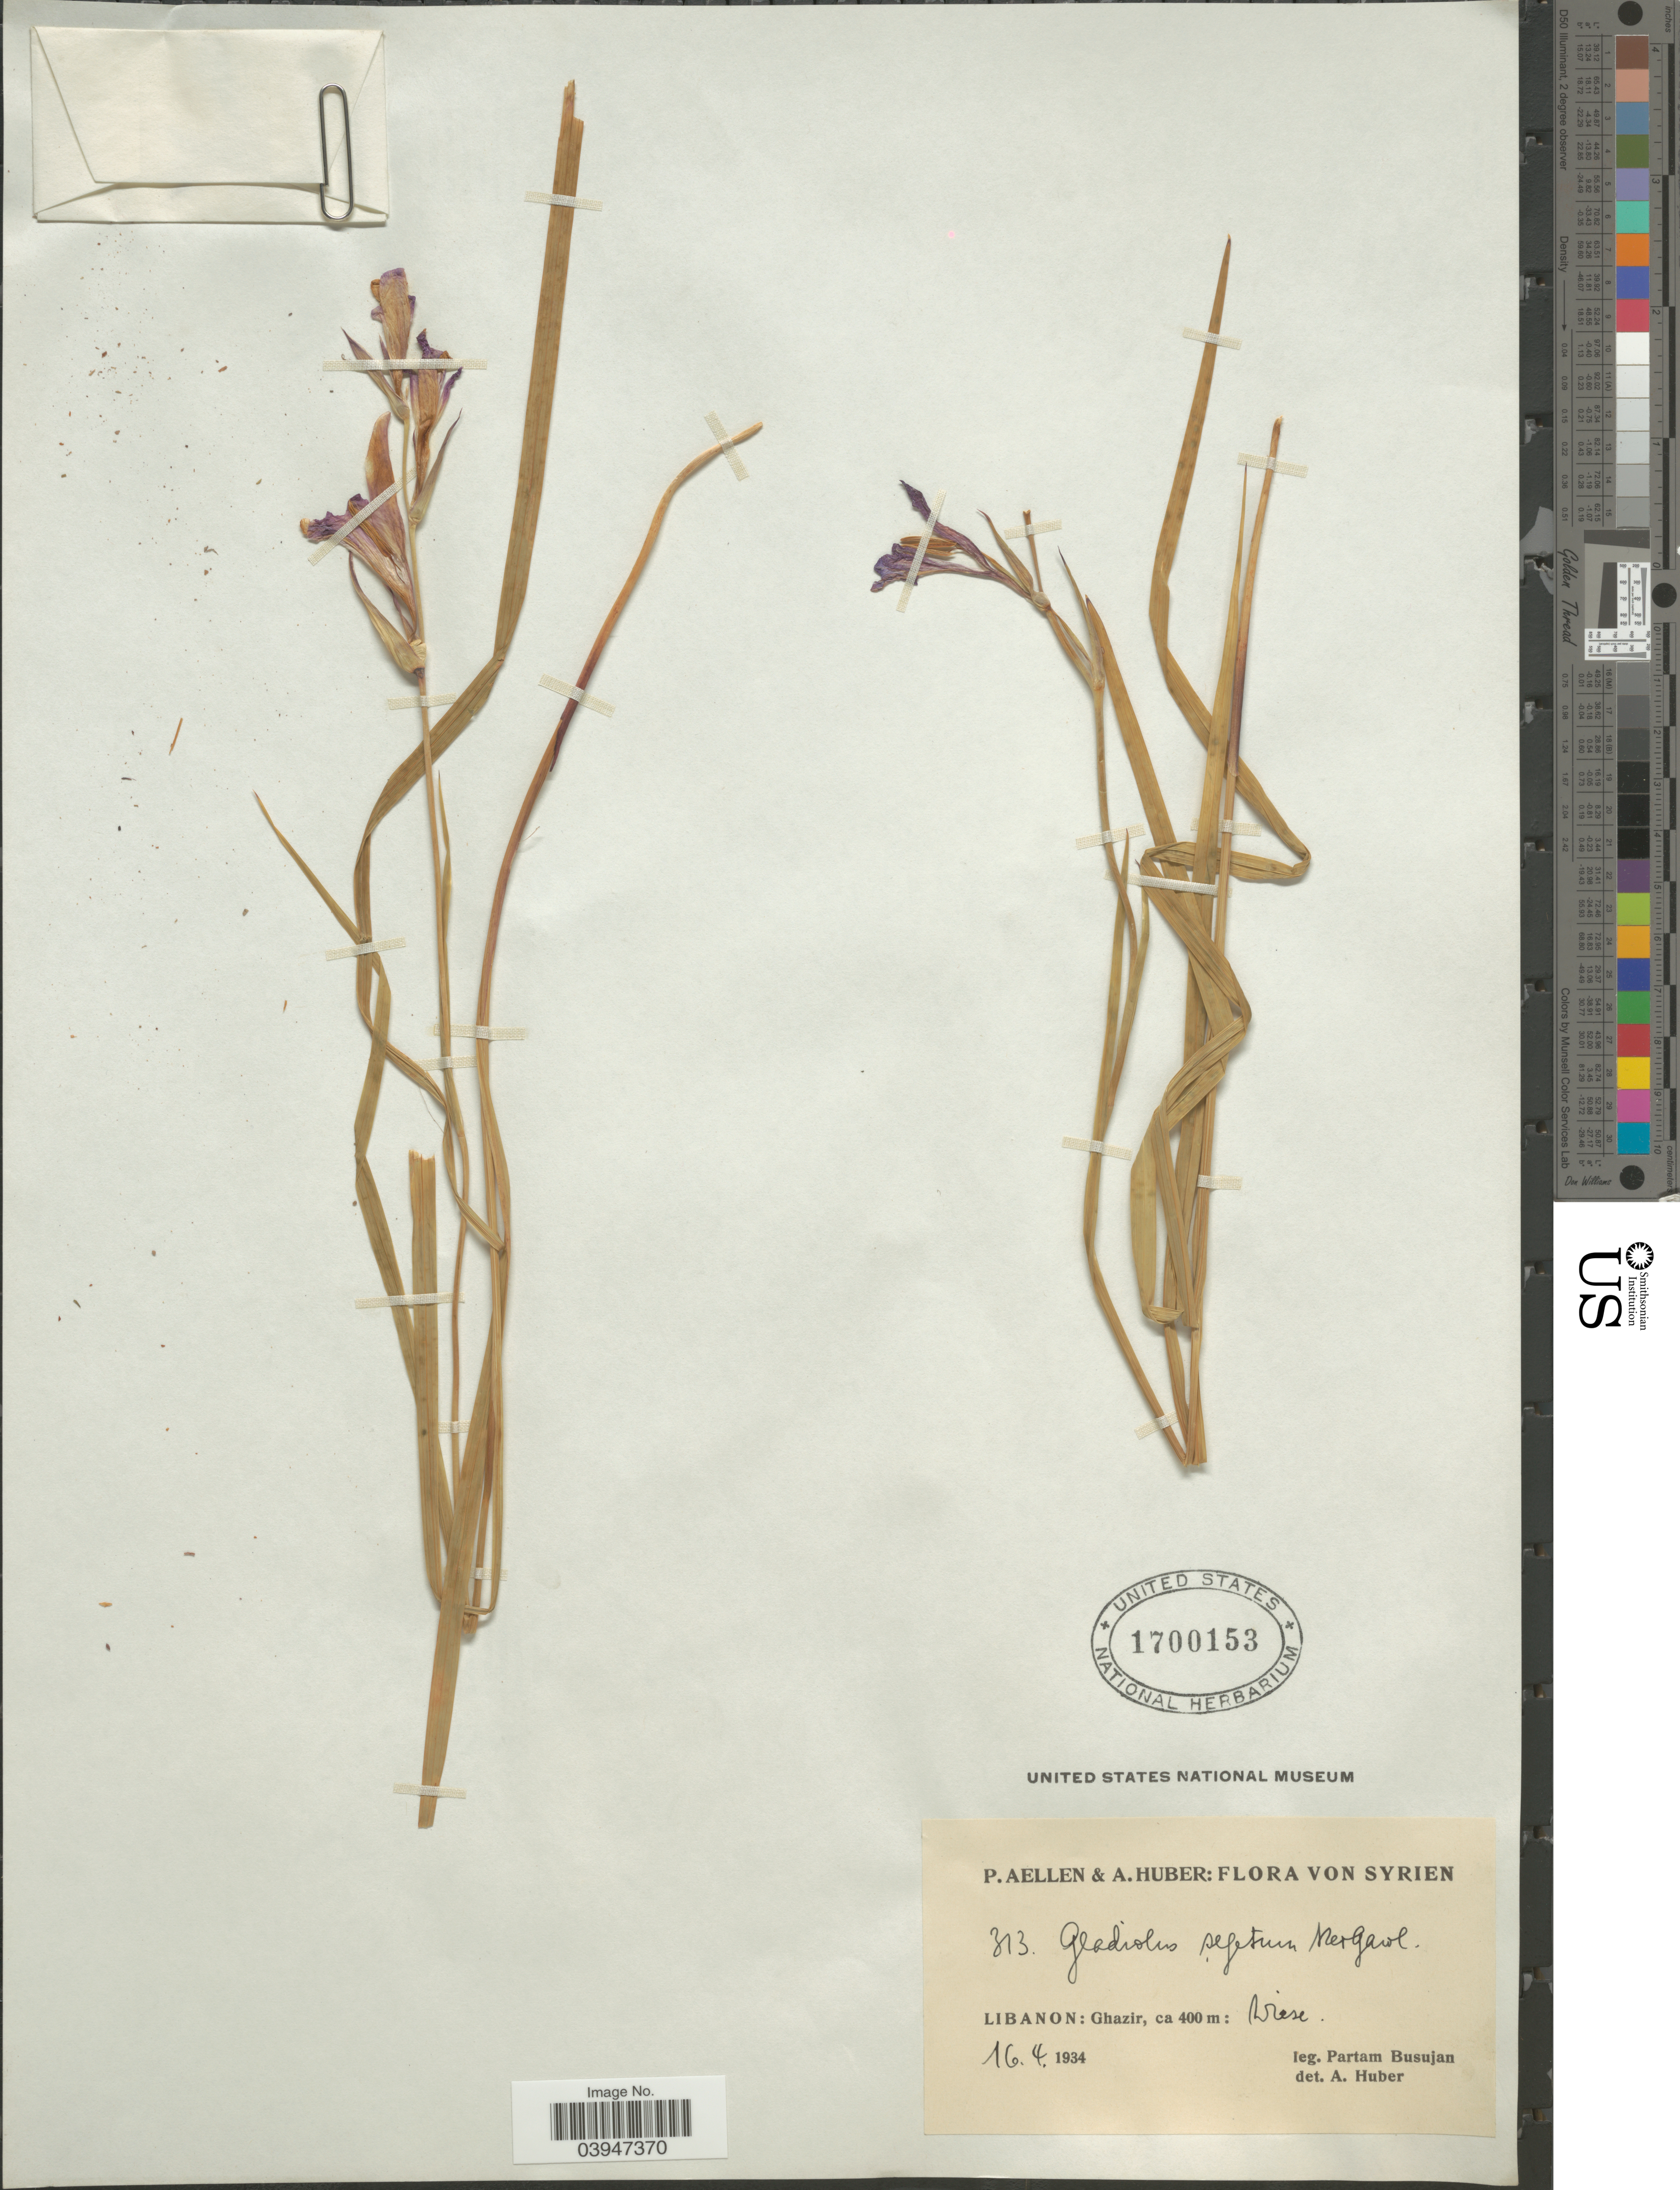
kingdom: Plantae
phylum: Tracheophyta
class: Liliopsida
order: Asparagales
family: Iridaceae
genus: Gladiolus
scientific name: Gladiolus italicus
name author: Mill.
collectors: P. Busujan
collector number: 313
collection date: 1934-04-16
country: Lebanon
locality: Syrien. Libanon: Ghazir. Wiese.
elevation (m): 400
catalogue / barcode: US 1700153